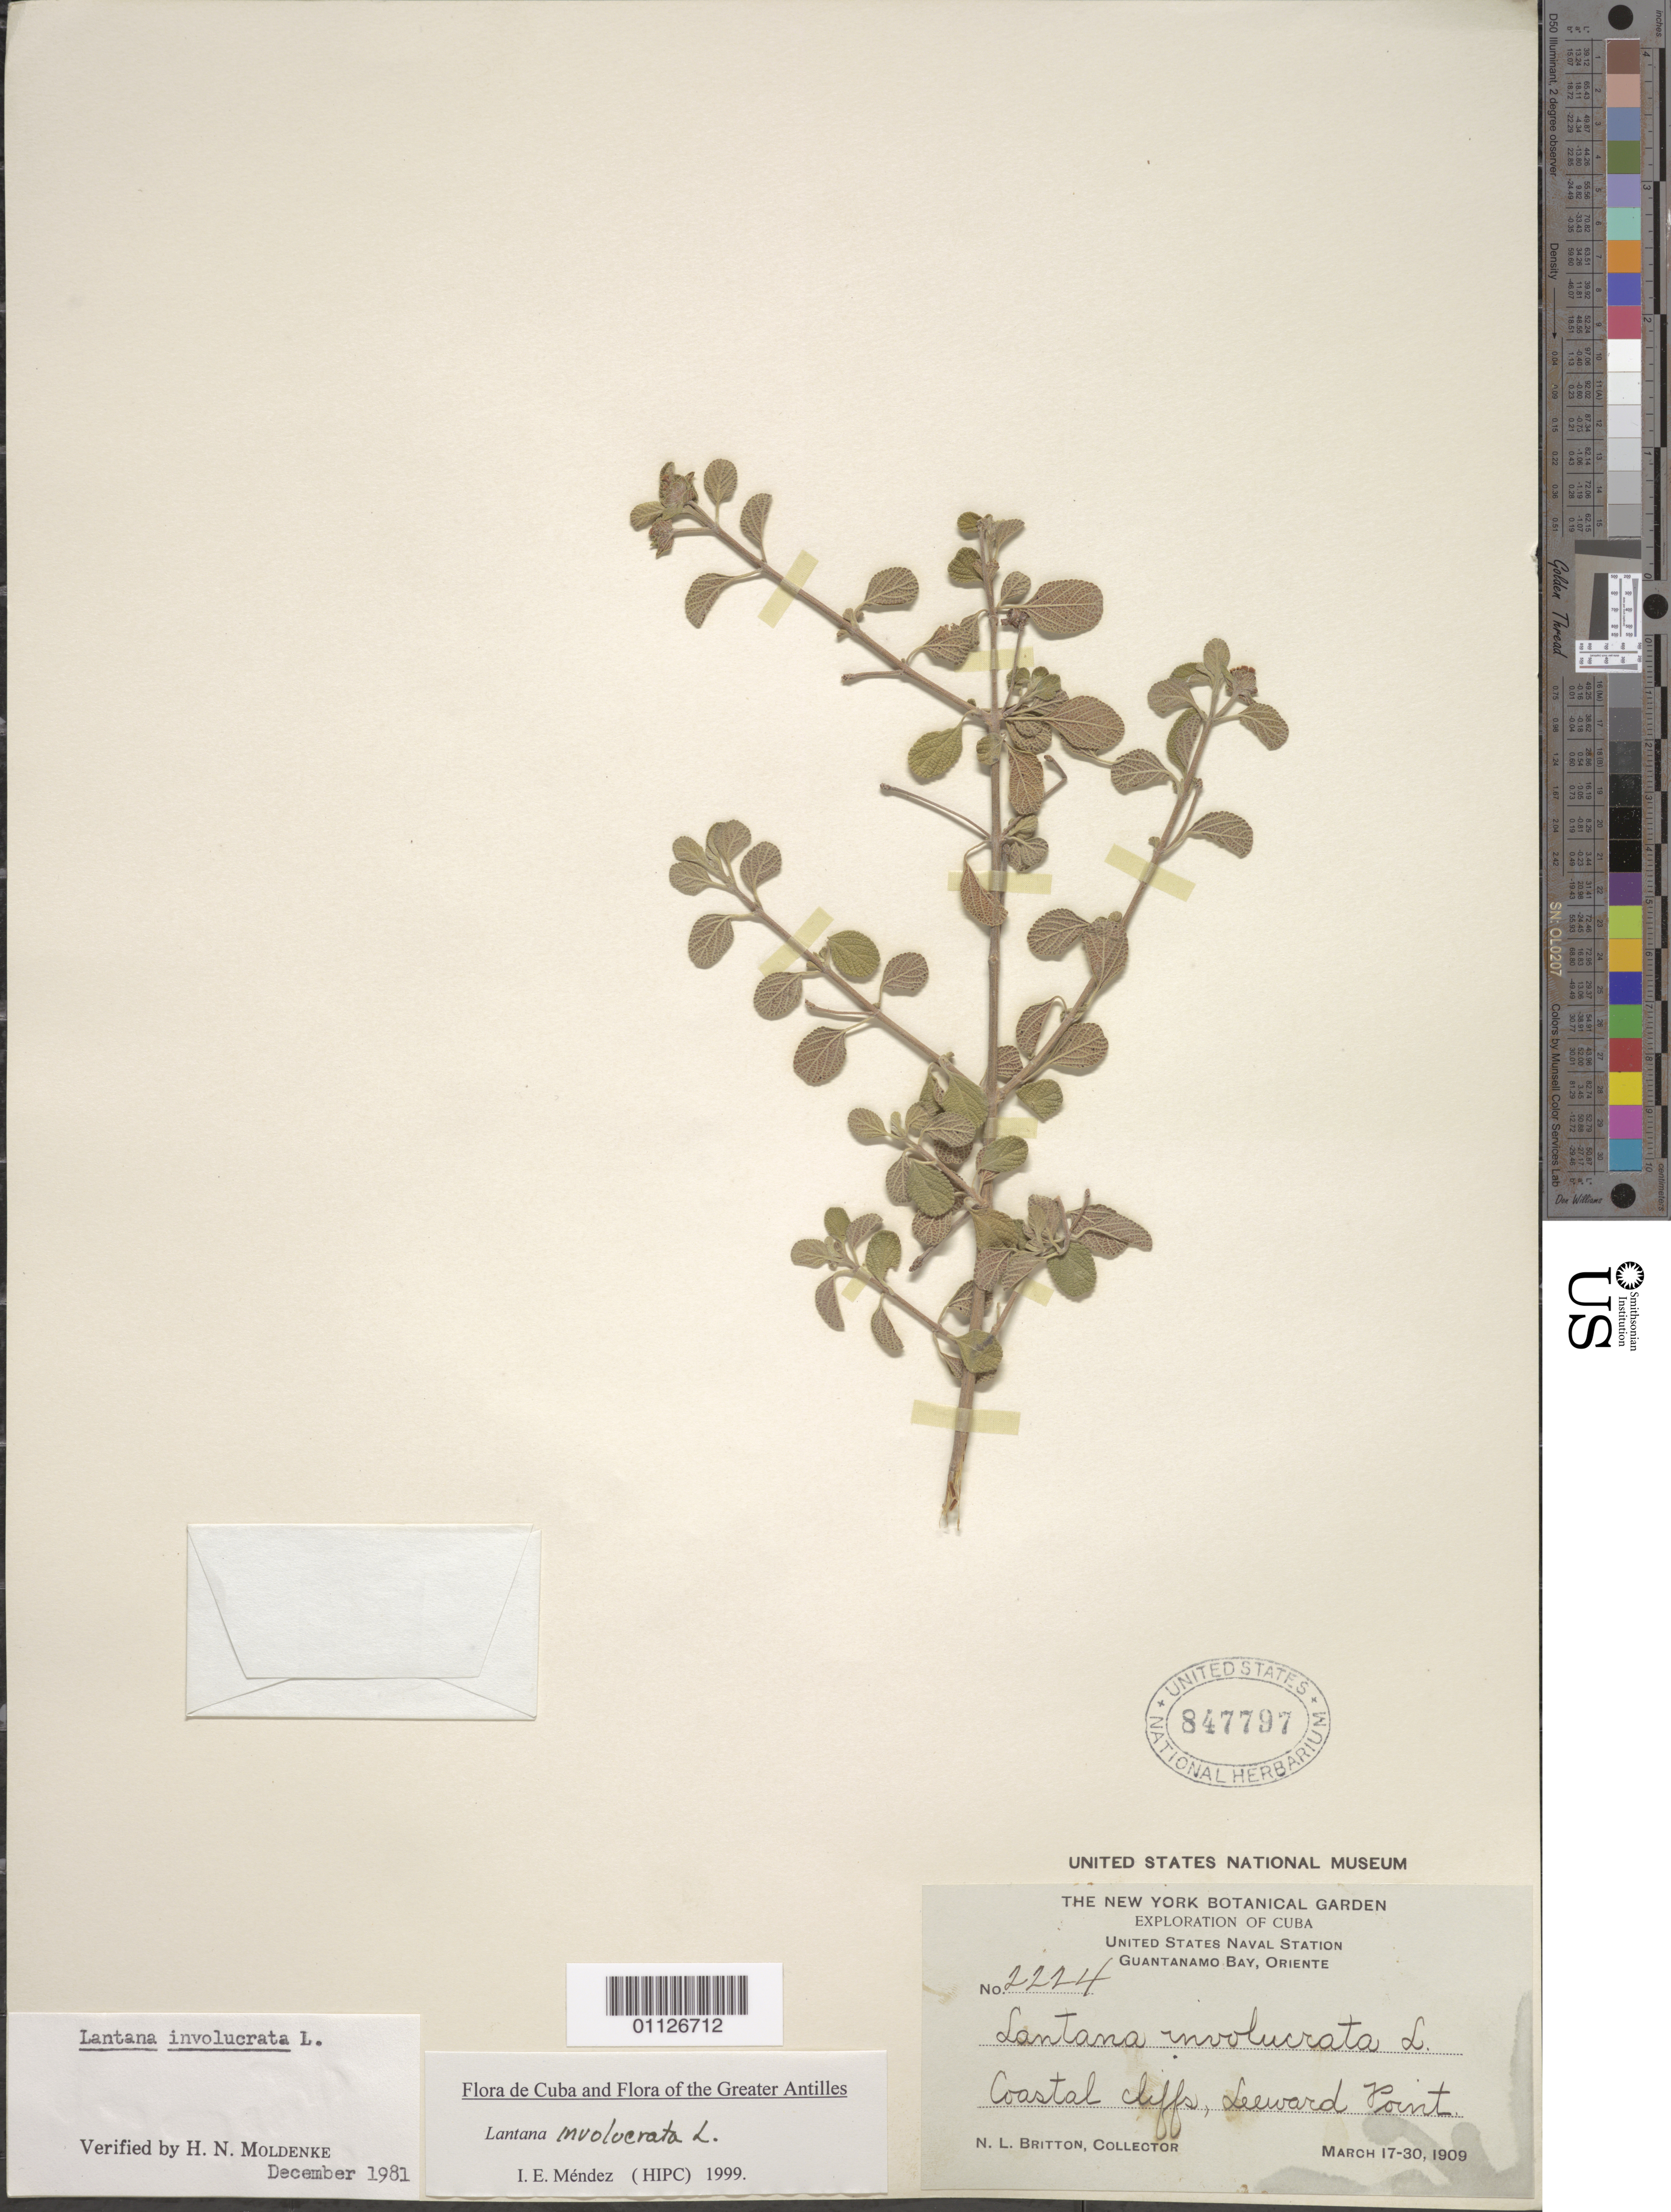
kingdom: Plantae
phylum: Tracheophyta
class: Magnoliopsida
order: Lamiales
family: Verbenaceae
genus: Lantana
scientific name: Lantana involucrata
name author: L.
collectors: N. Britton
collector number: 2224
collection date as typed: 17 Mar 1909 to 30 Mar 1909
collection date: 1909-03-17/1909-03-30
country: Cuba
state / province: Guantánamo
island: Cuba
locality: Guantánamo Bay: Coastal cliffs, Leeward Point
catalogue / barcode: US 847797